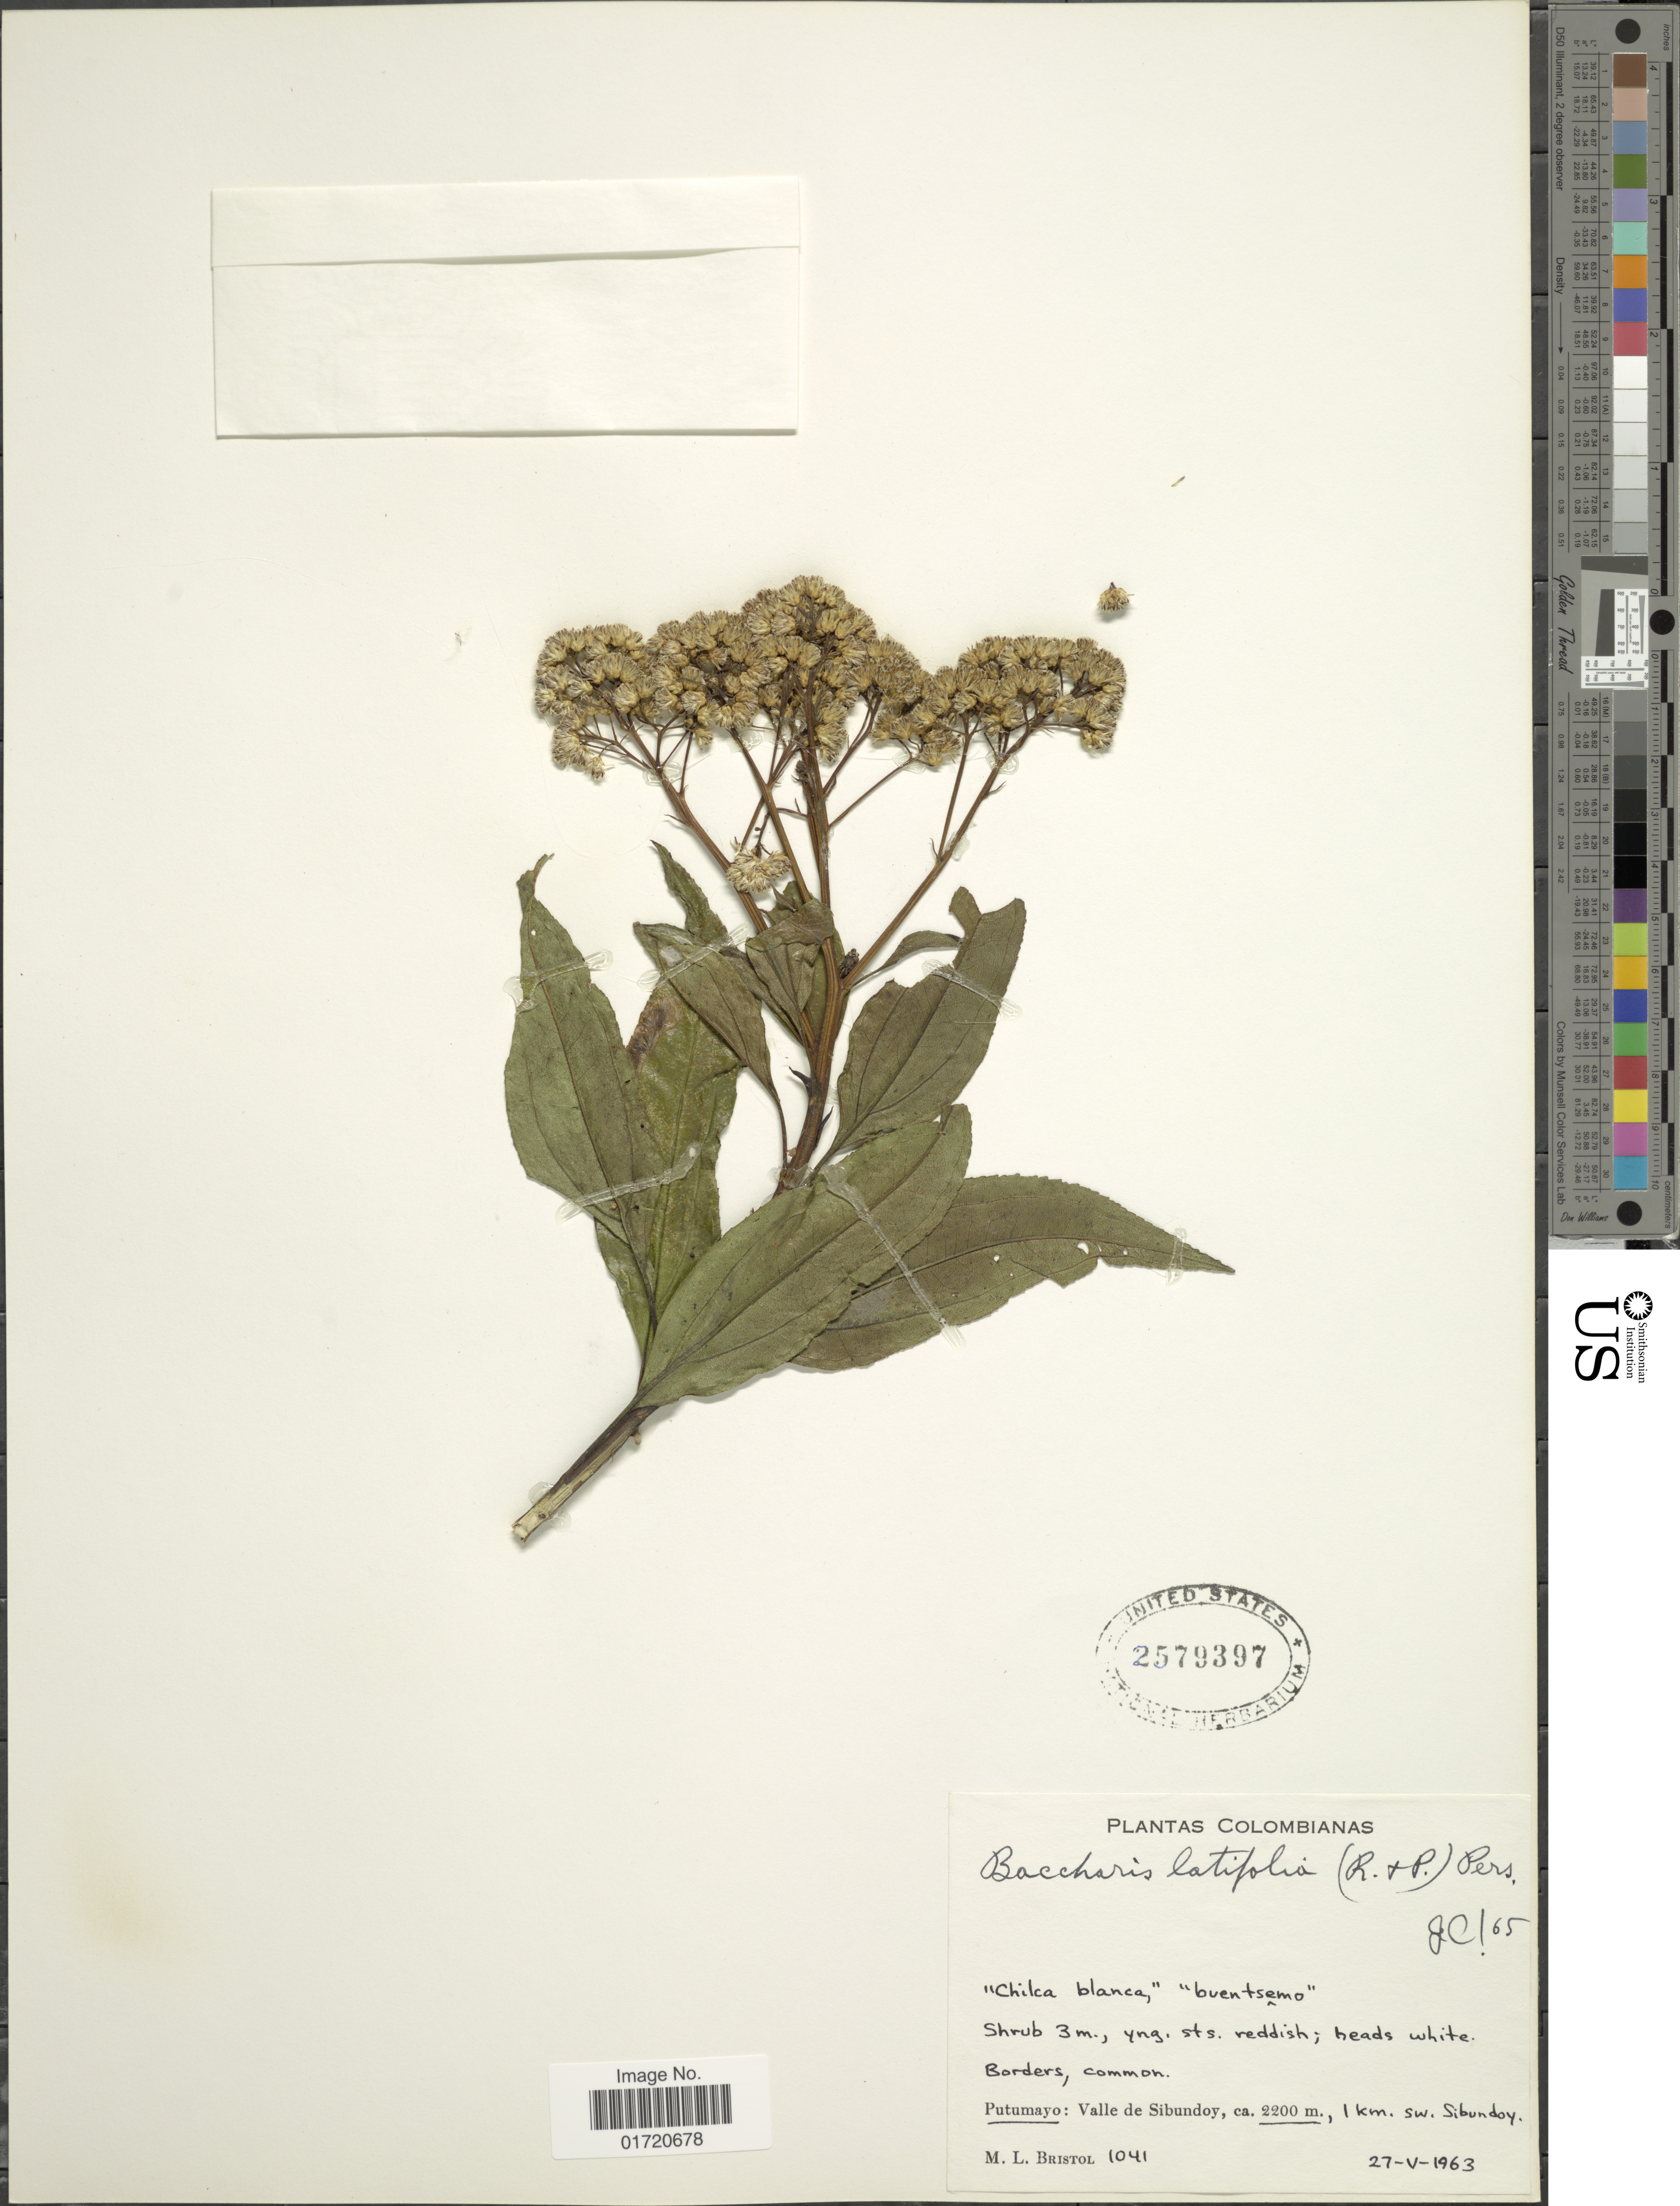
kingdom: Plantae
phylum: Tracheophyta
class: Magnoliopsida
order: Asterales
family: Asteraceae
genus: Baccharis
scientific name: Baccharis latifolia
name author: (Ruiz & Pav.) Pers.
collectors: M. L. Bristol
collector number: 1041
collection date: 1963-05-27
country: Colombia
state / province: Putumayo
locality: Valle de Sibundoy, 1 km sw. Sibundoy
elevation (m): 2200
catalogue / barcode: US 2579397